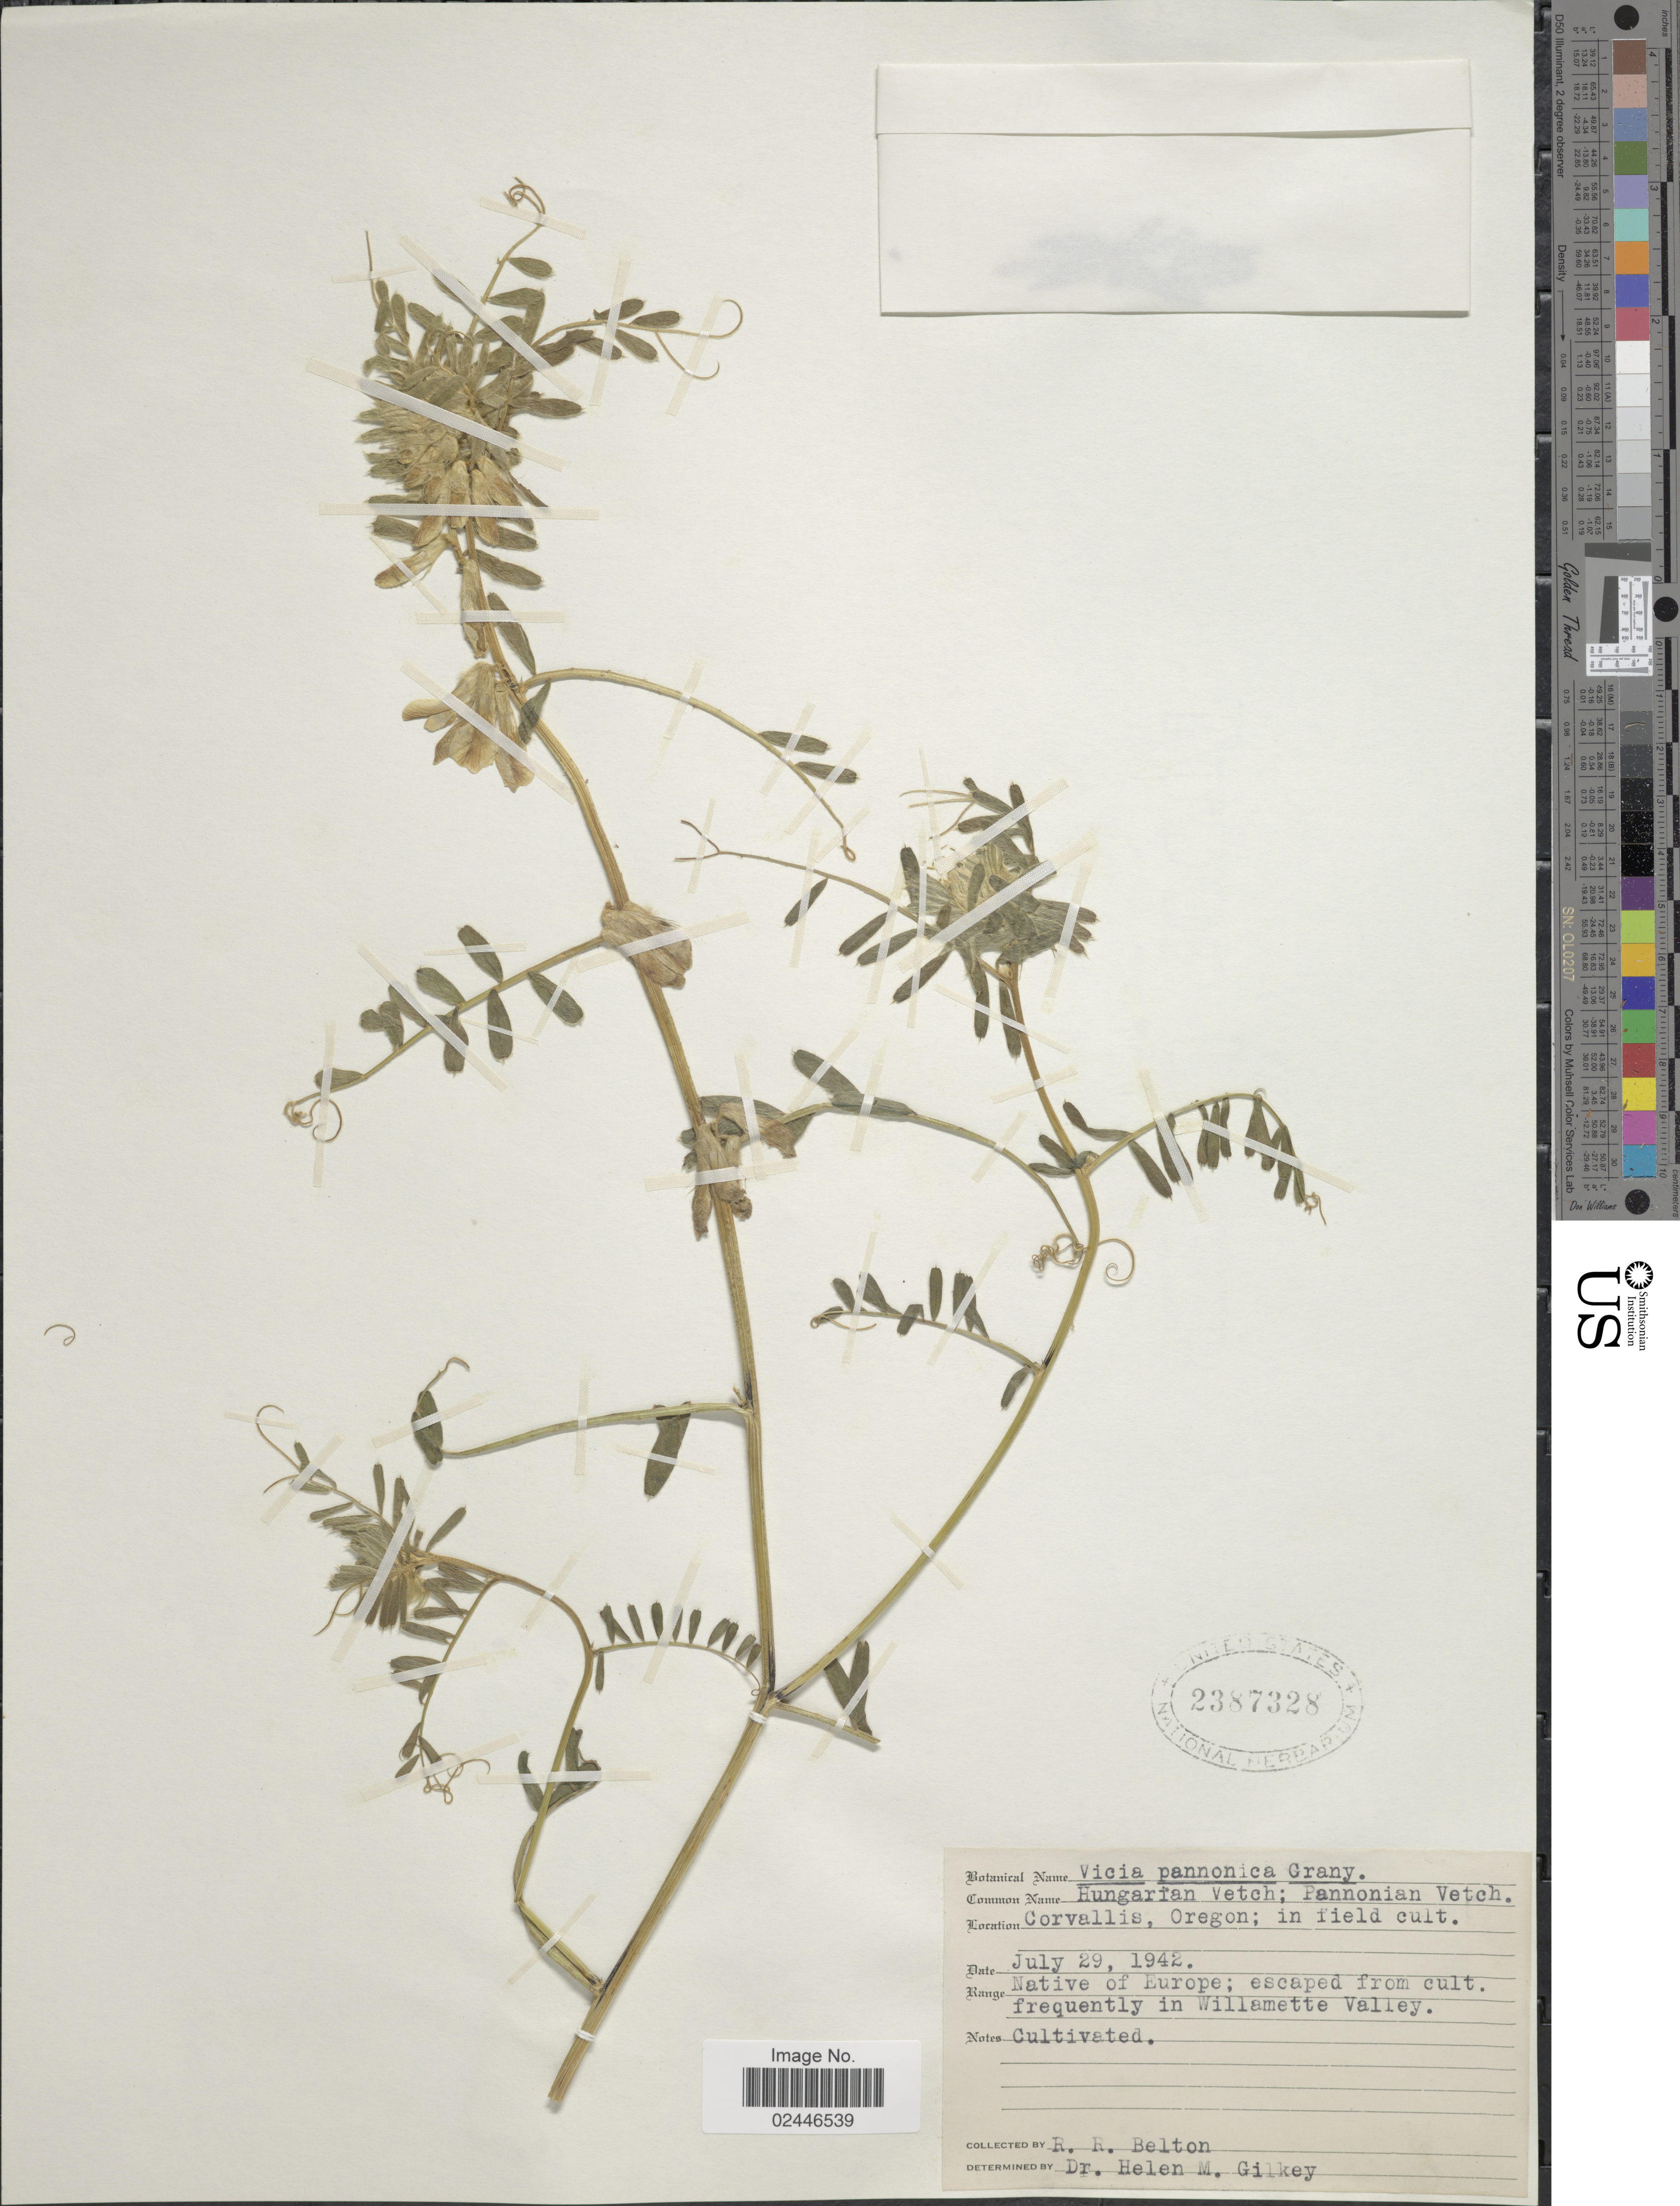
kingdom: Plantae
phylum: Tracheophyta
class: Magnoliopsida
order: Fabales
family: Fabaceae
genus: Vicia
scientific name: Vicia pannonica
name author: Crantz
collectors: R. Belton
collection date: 1942-07-29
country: United States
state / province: Oregon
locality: Corvallis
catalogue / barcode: US 2387328